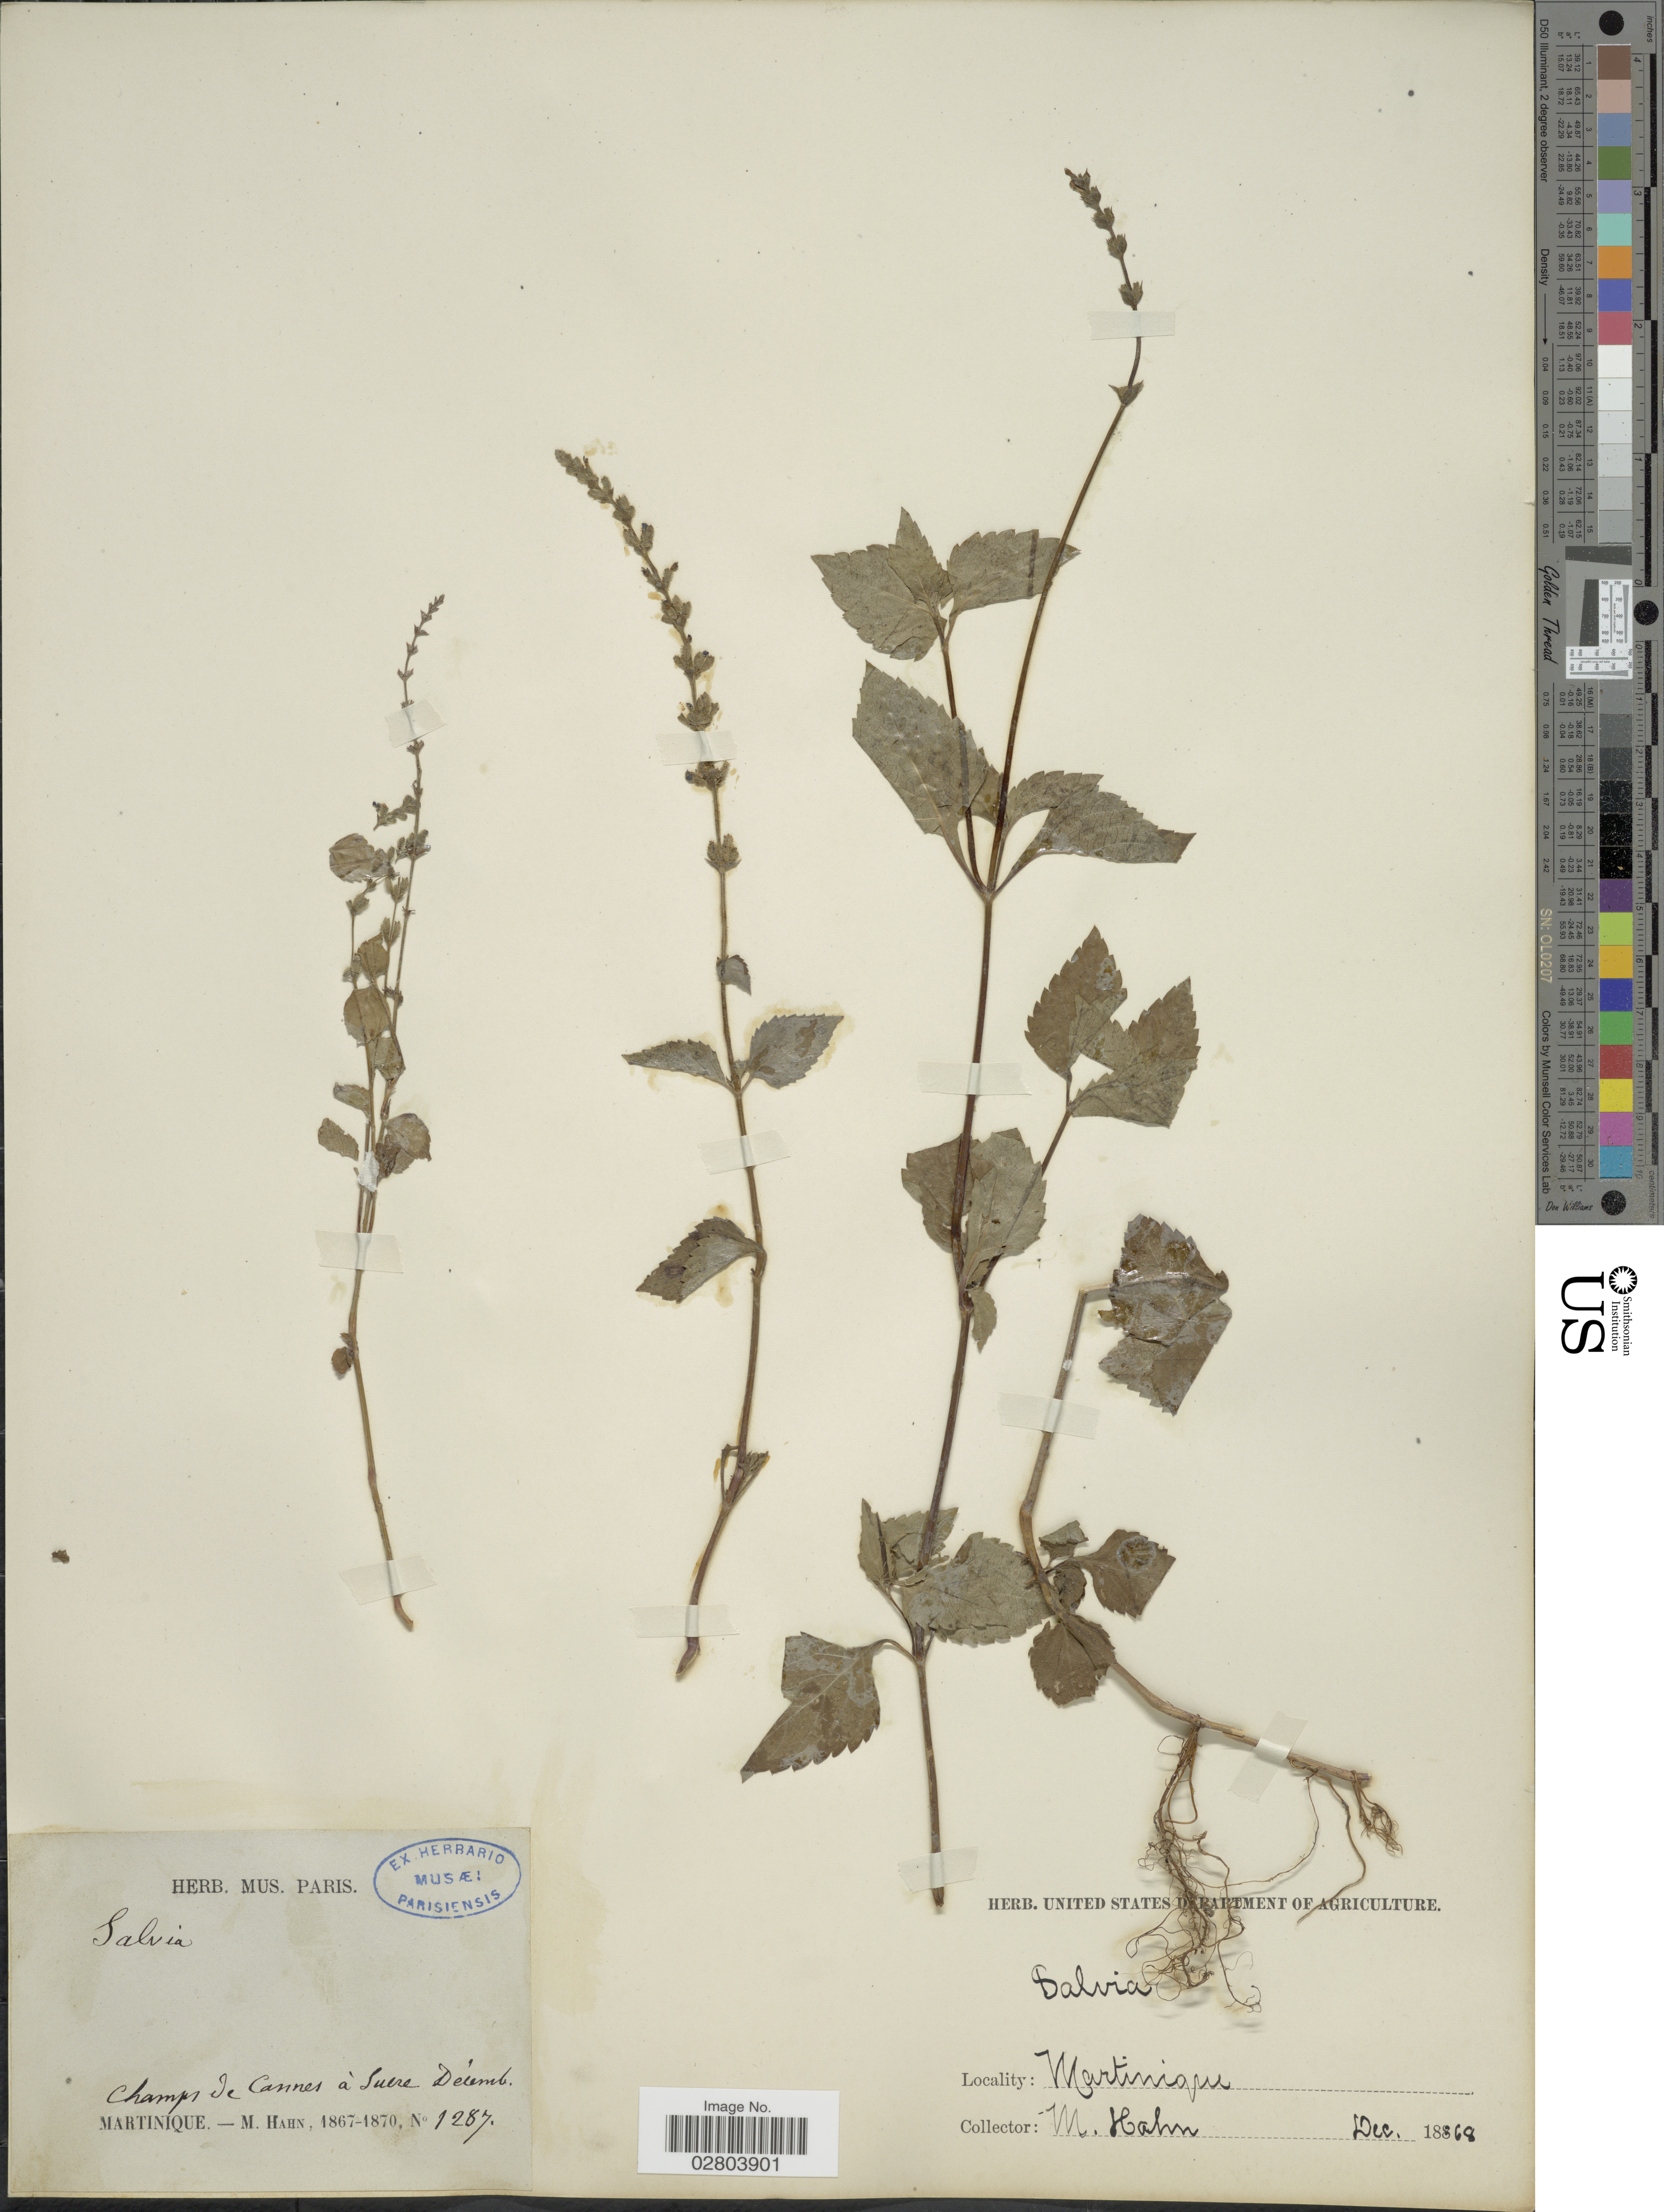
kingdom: Plantae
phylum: Tracheophyta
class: Magnoliopsida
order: Lamiales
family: Lamiaceae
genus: Salvia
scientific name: Salvia occidentalis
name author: Sw.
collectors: M. Hahn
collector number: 1287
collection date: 1868-12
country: Martinique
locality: Champs de cannes à sucre.